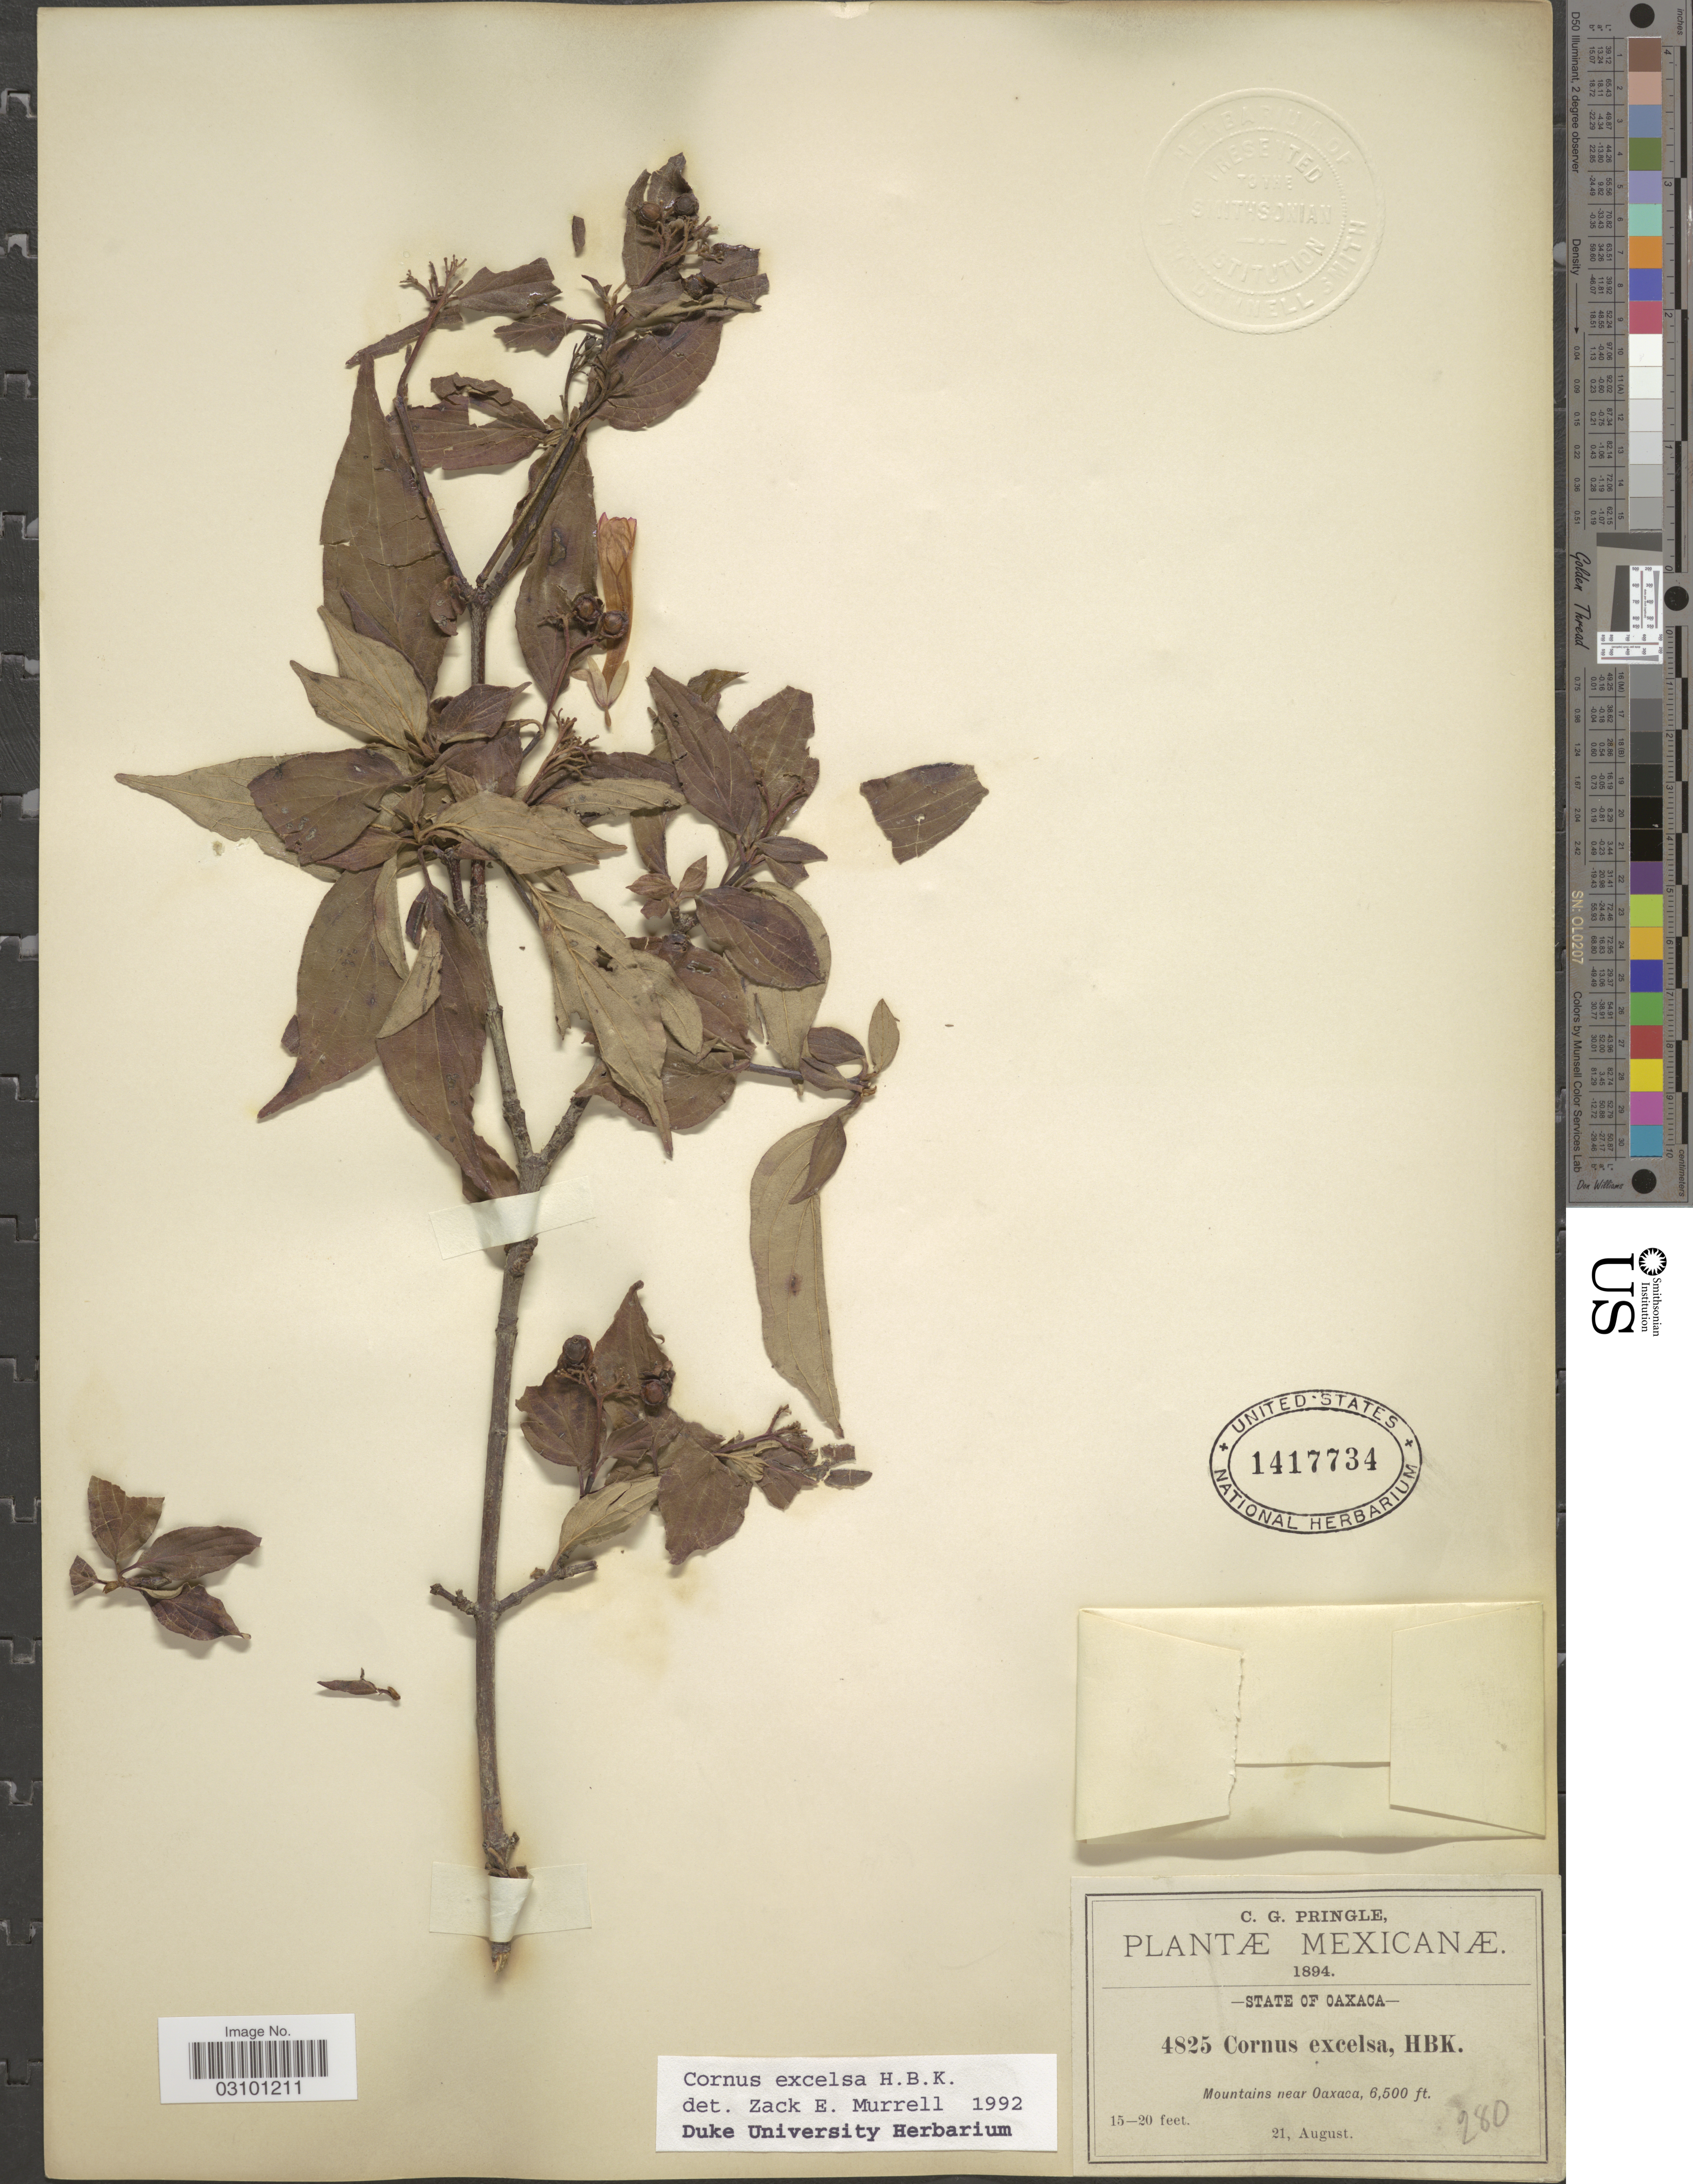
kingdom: Plantae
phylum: Tracheophyta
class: Magnoliopsida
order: Cornales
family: Cornaceae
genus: Cornus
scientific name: Cornus excelsa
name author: Kunth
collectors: C. G. Pringle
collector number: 4825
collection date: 1894-08-21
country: Mexico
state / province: Oaxaca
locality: Mountains near Oaxaca.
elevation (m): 1981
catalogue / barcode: US 1417734